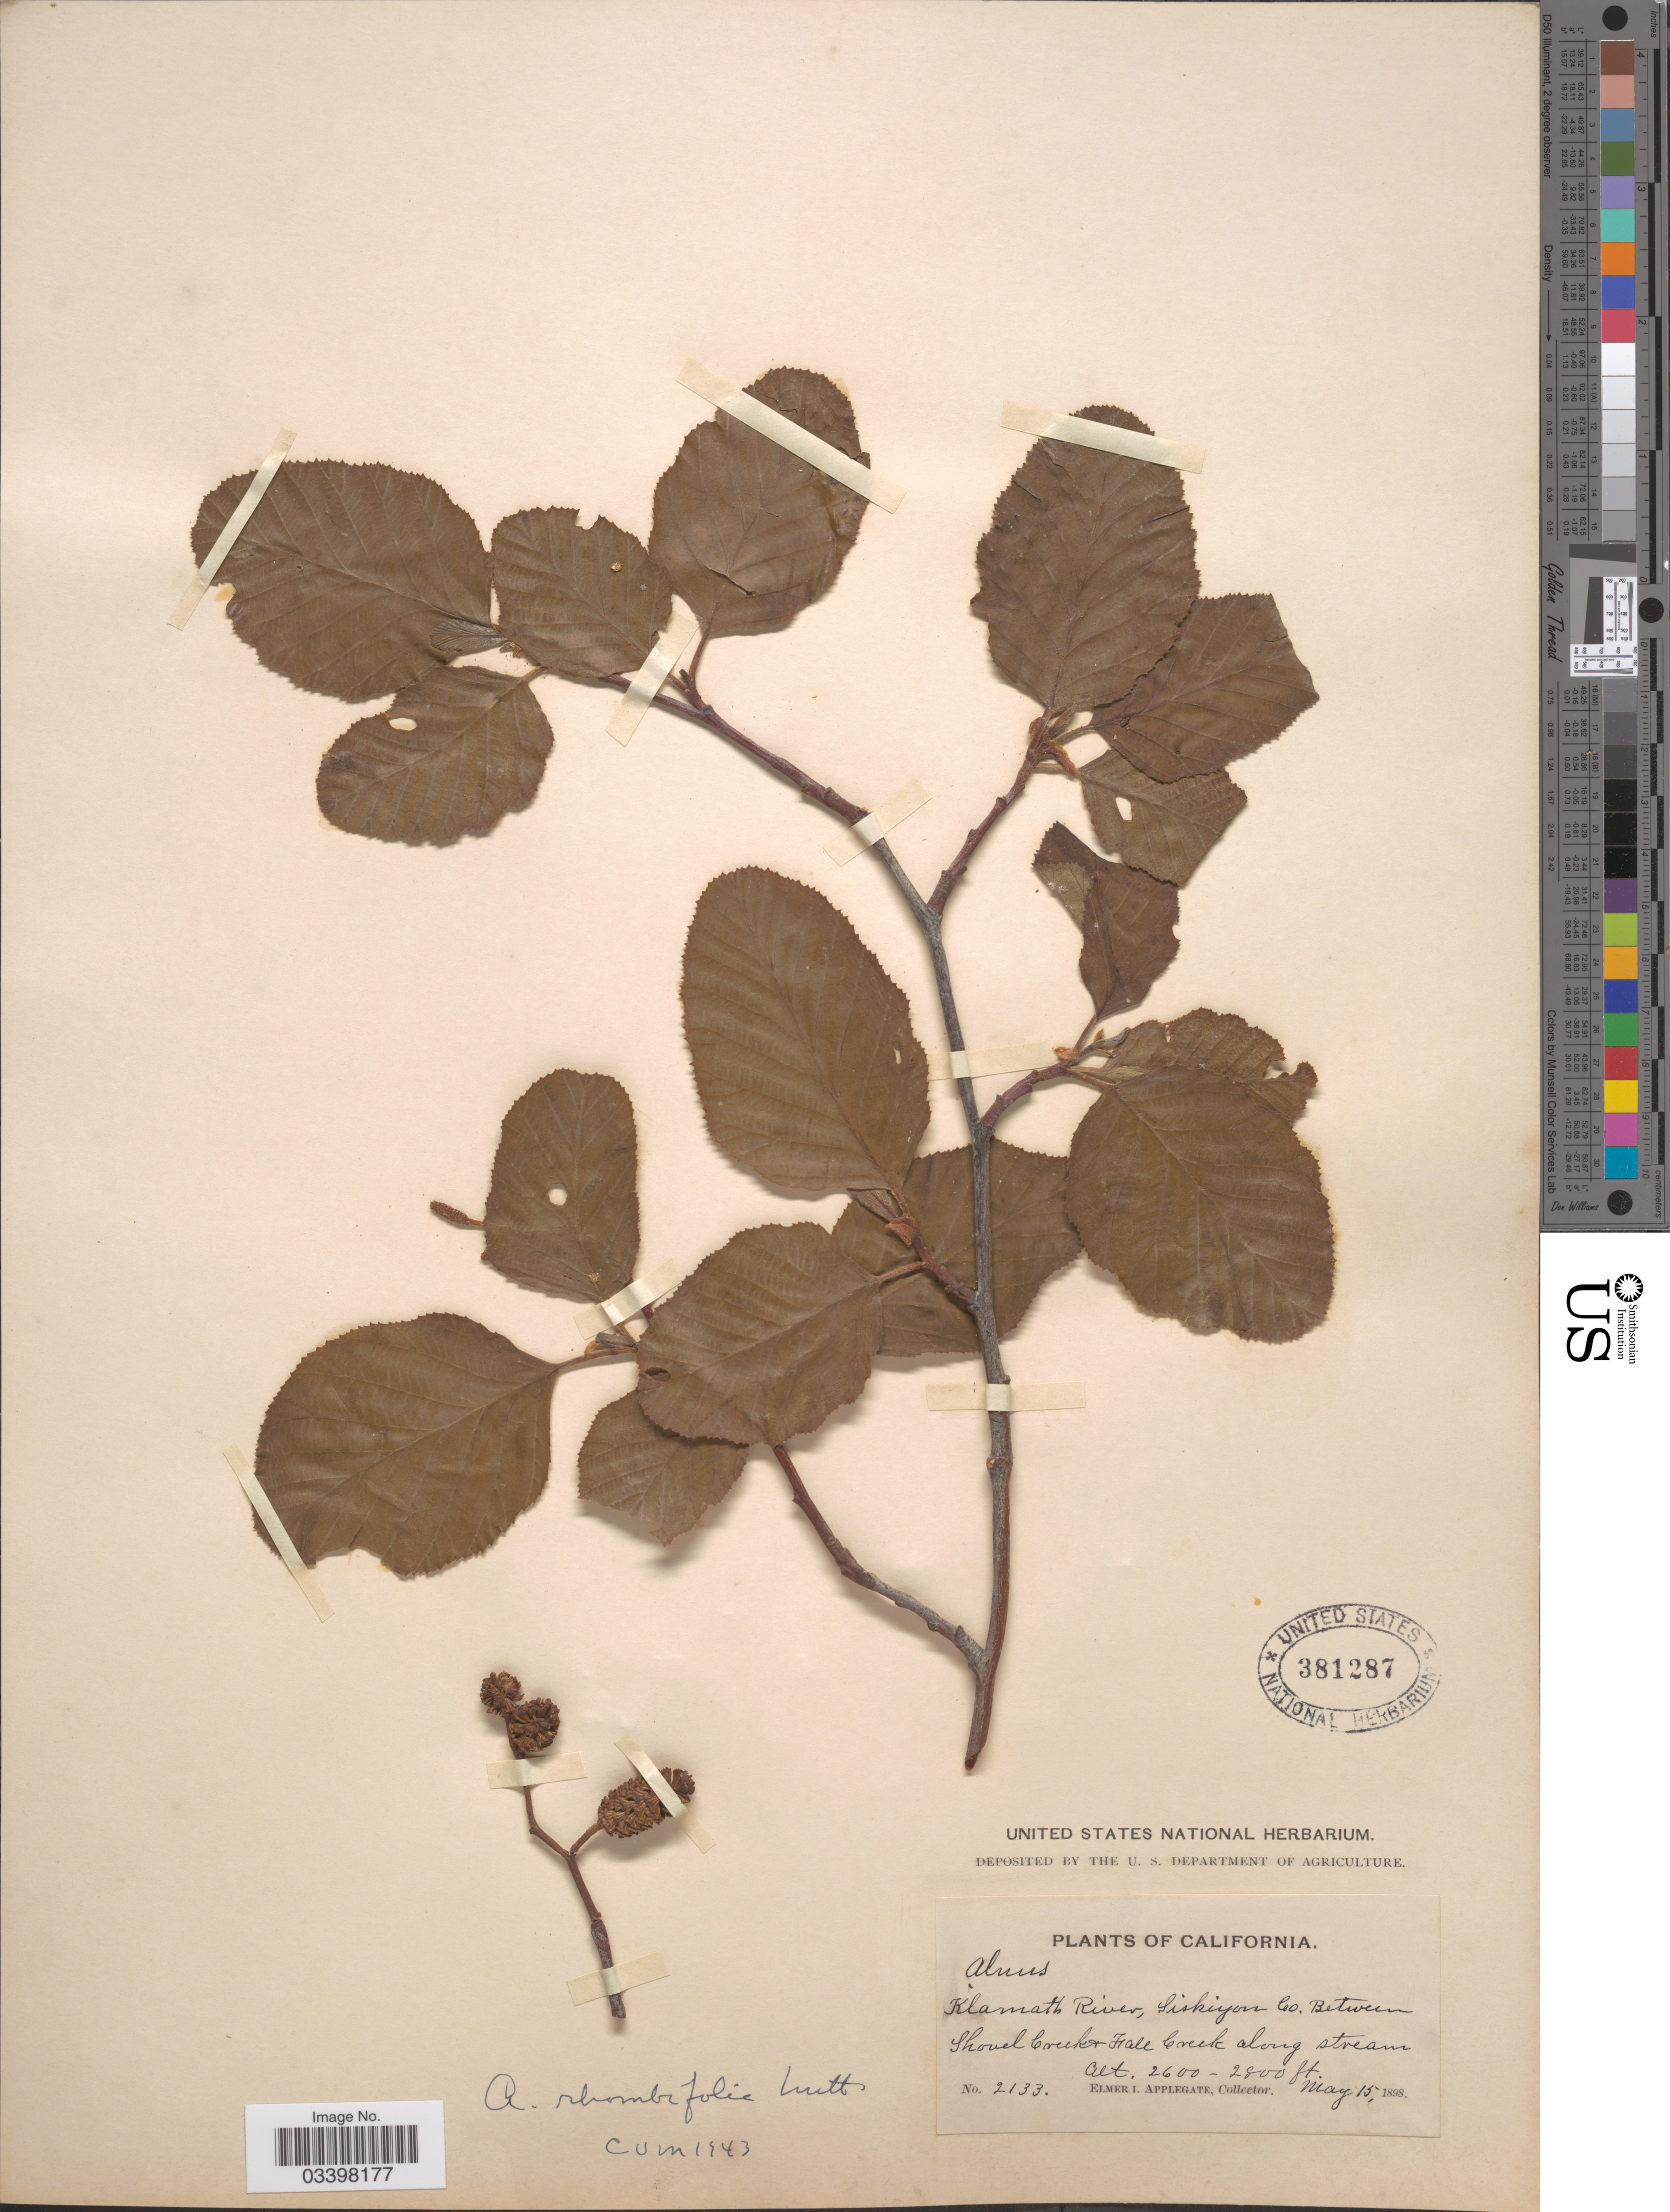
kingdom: Plantae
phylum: Tracheophyta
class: Magnoliopsida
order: Fagales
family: Betulaceae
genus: Alnus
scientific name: Alnus rhombifolia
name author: Nutt.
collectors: E. I. Applegate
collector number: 2133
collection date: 1898-05-15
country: United States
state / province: California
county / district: Siskiyou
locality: Klamath River, Siskiyou Co. Between Shovel Creek & Fall Creek along stream.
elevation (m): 792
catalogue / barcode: US 381287